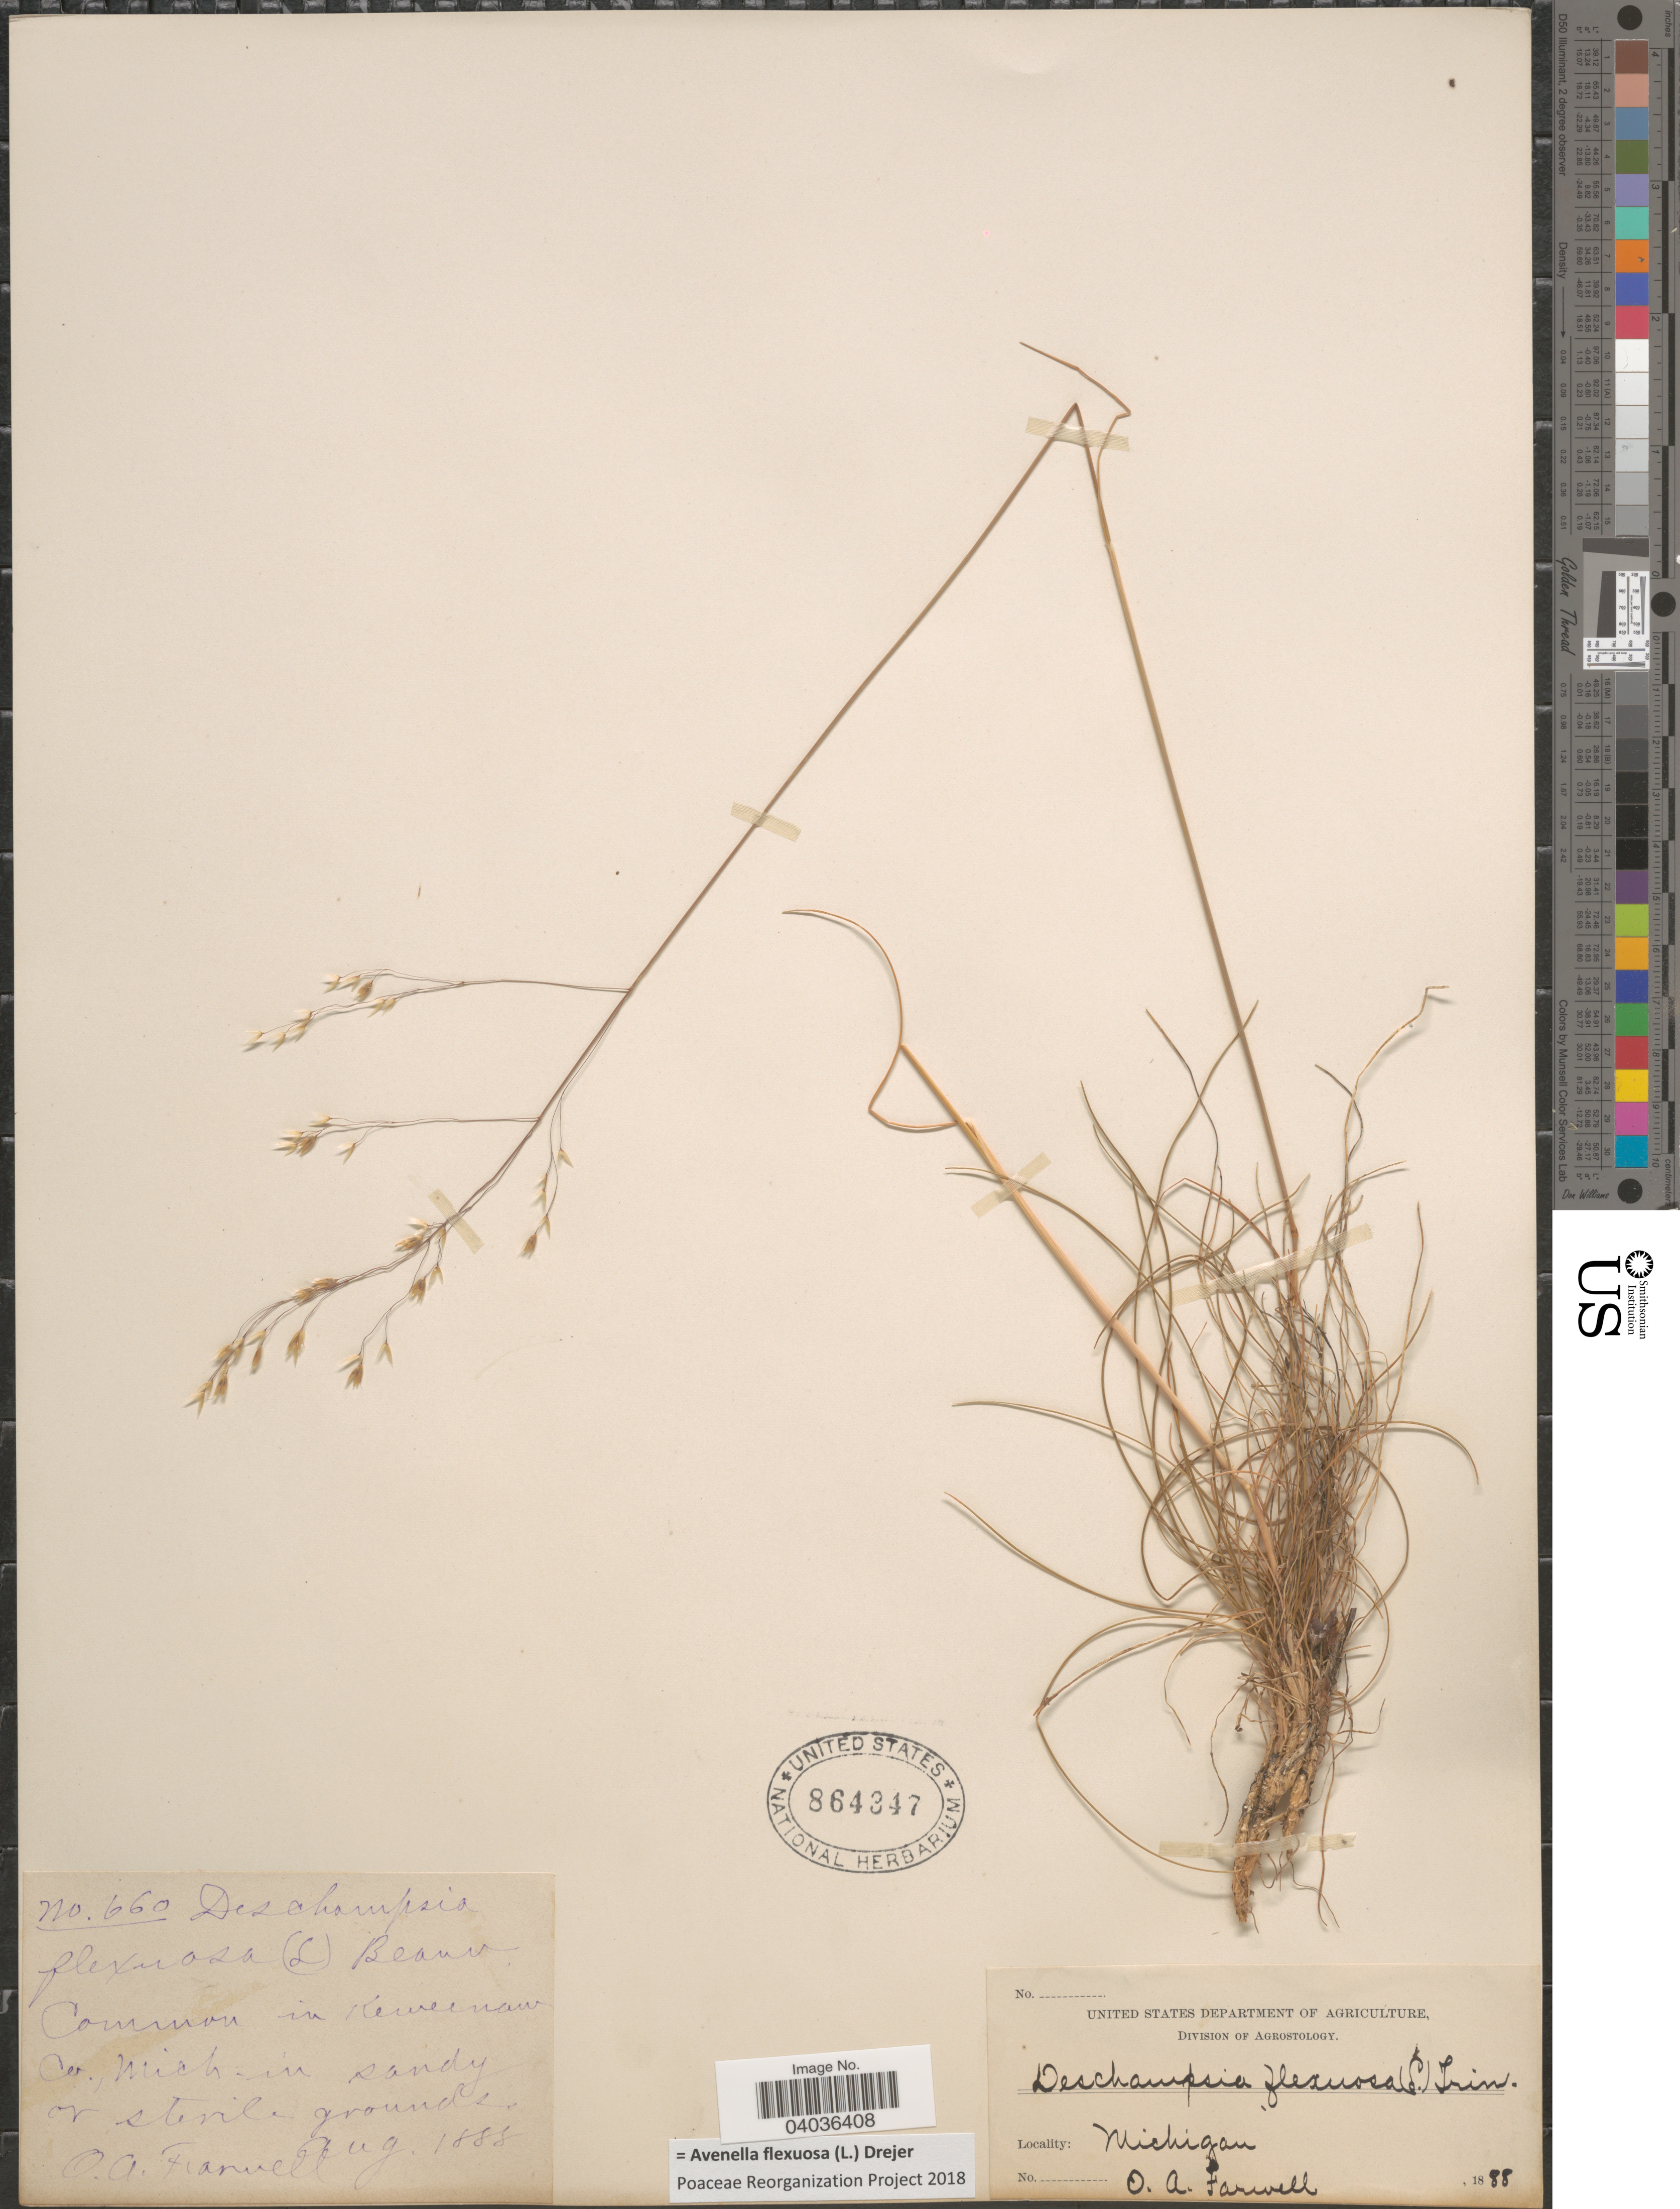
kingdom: Plantae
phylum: Tracheophyta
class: Liliopsida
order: Poales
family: Poaceae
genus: Avenella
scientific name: Avenella flexuosa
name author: (L.) Drejer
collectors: O. Farwell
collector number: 660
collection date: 1888-08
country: United States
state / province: Michigan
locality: Common in Keweenaw Co.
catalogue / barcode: US 864347